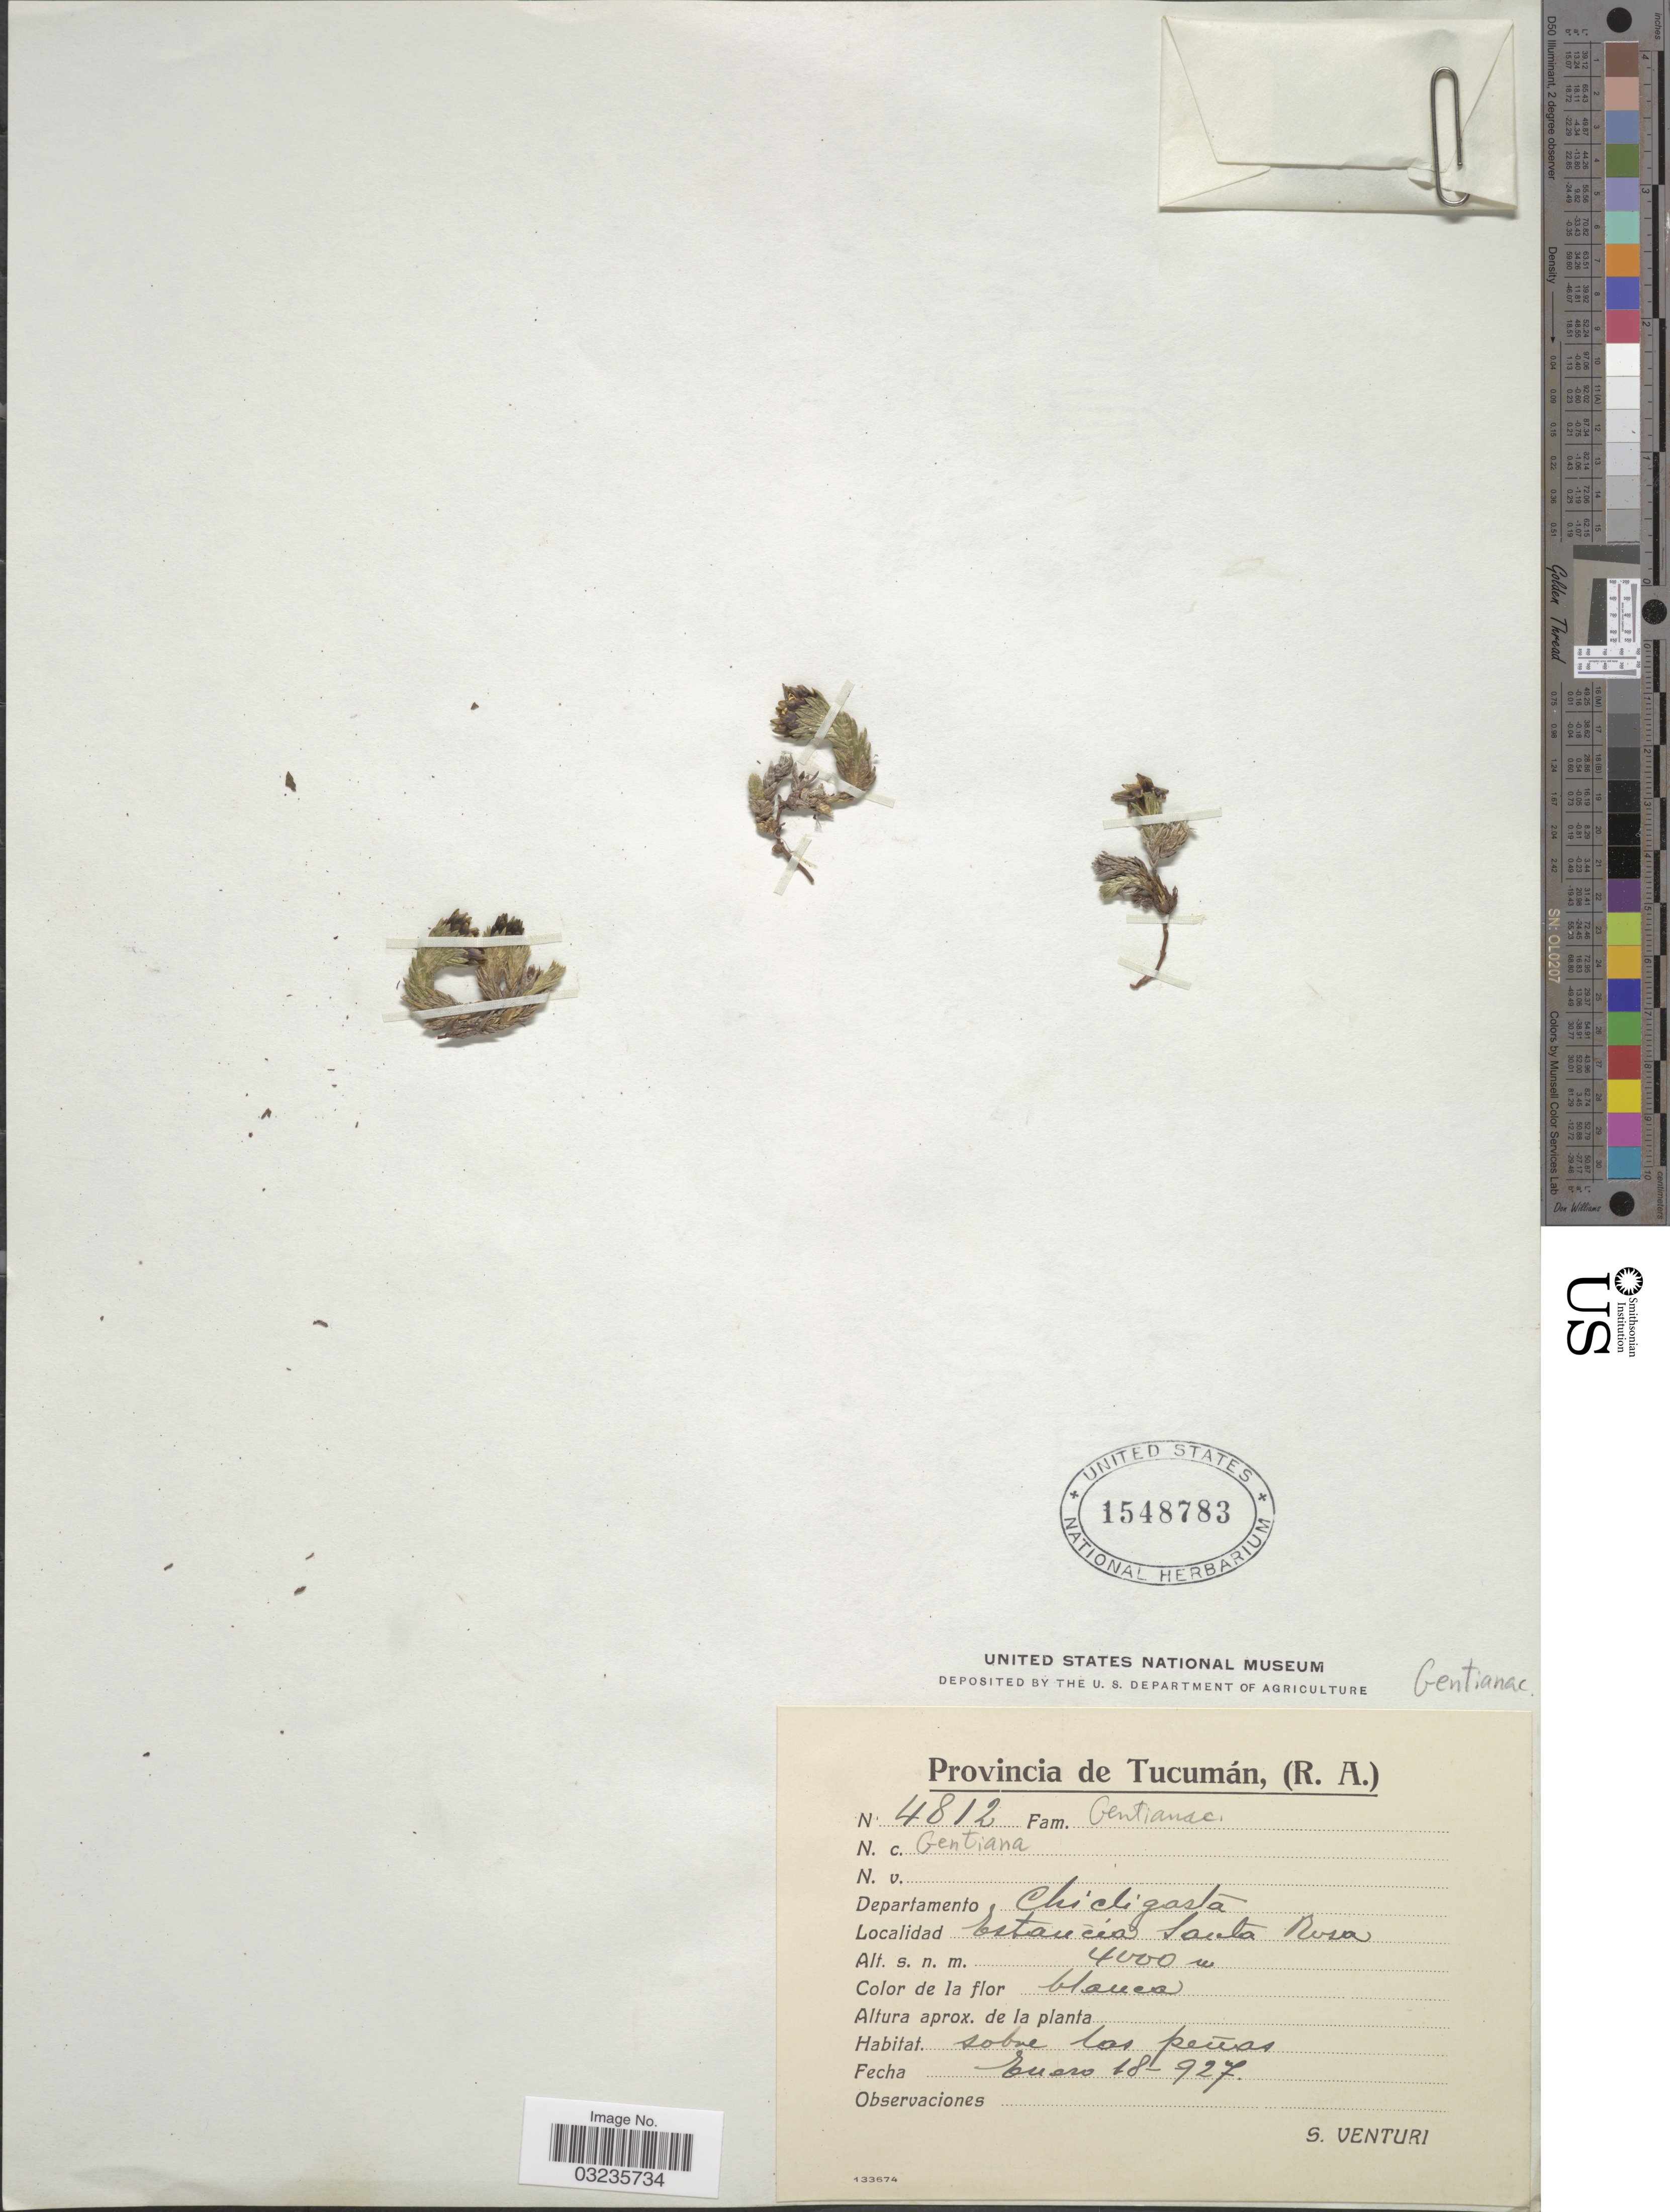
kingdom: Plantae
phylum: Tracheophyta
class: Magnoliopsida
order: Asterales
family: Asteraceae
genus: Chaetanthera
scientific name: Chaetanthera sp.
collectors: S. Venturi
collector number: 4812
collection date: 1927-01-18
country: Argentina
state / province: Tucuman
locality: Departamento Chicligasta. Estancia Santa Rosa.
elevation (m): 4000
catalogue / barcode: US 1548783